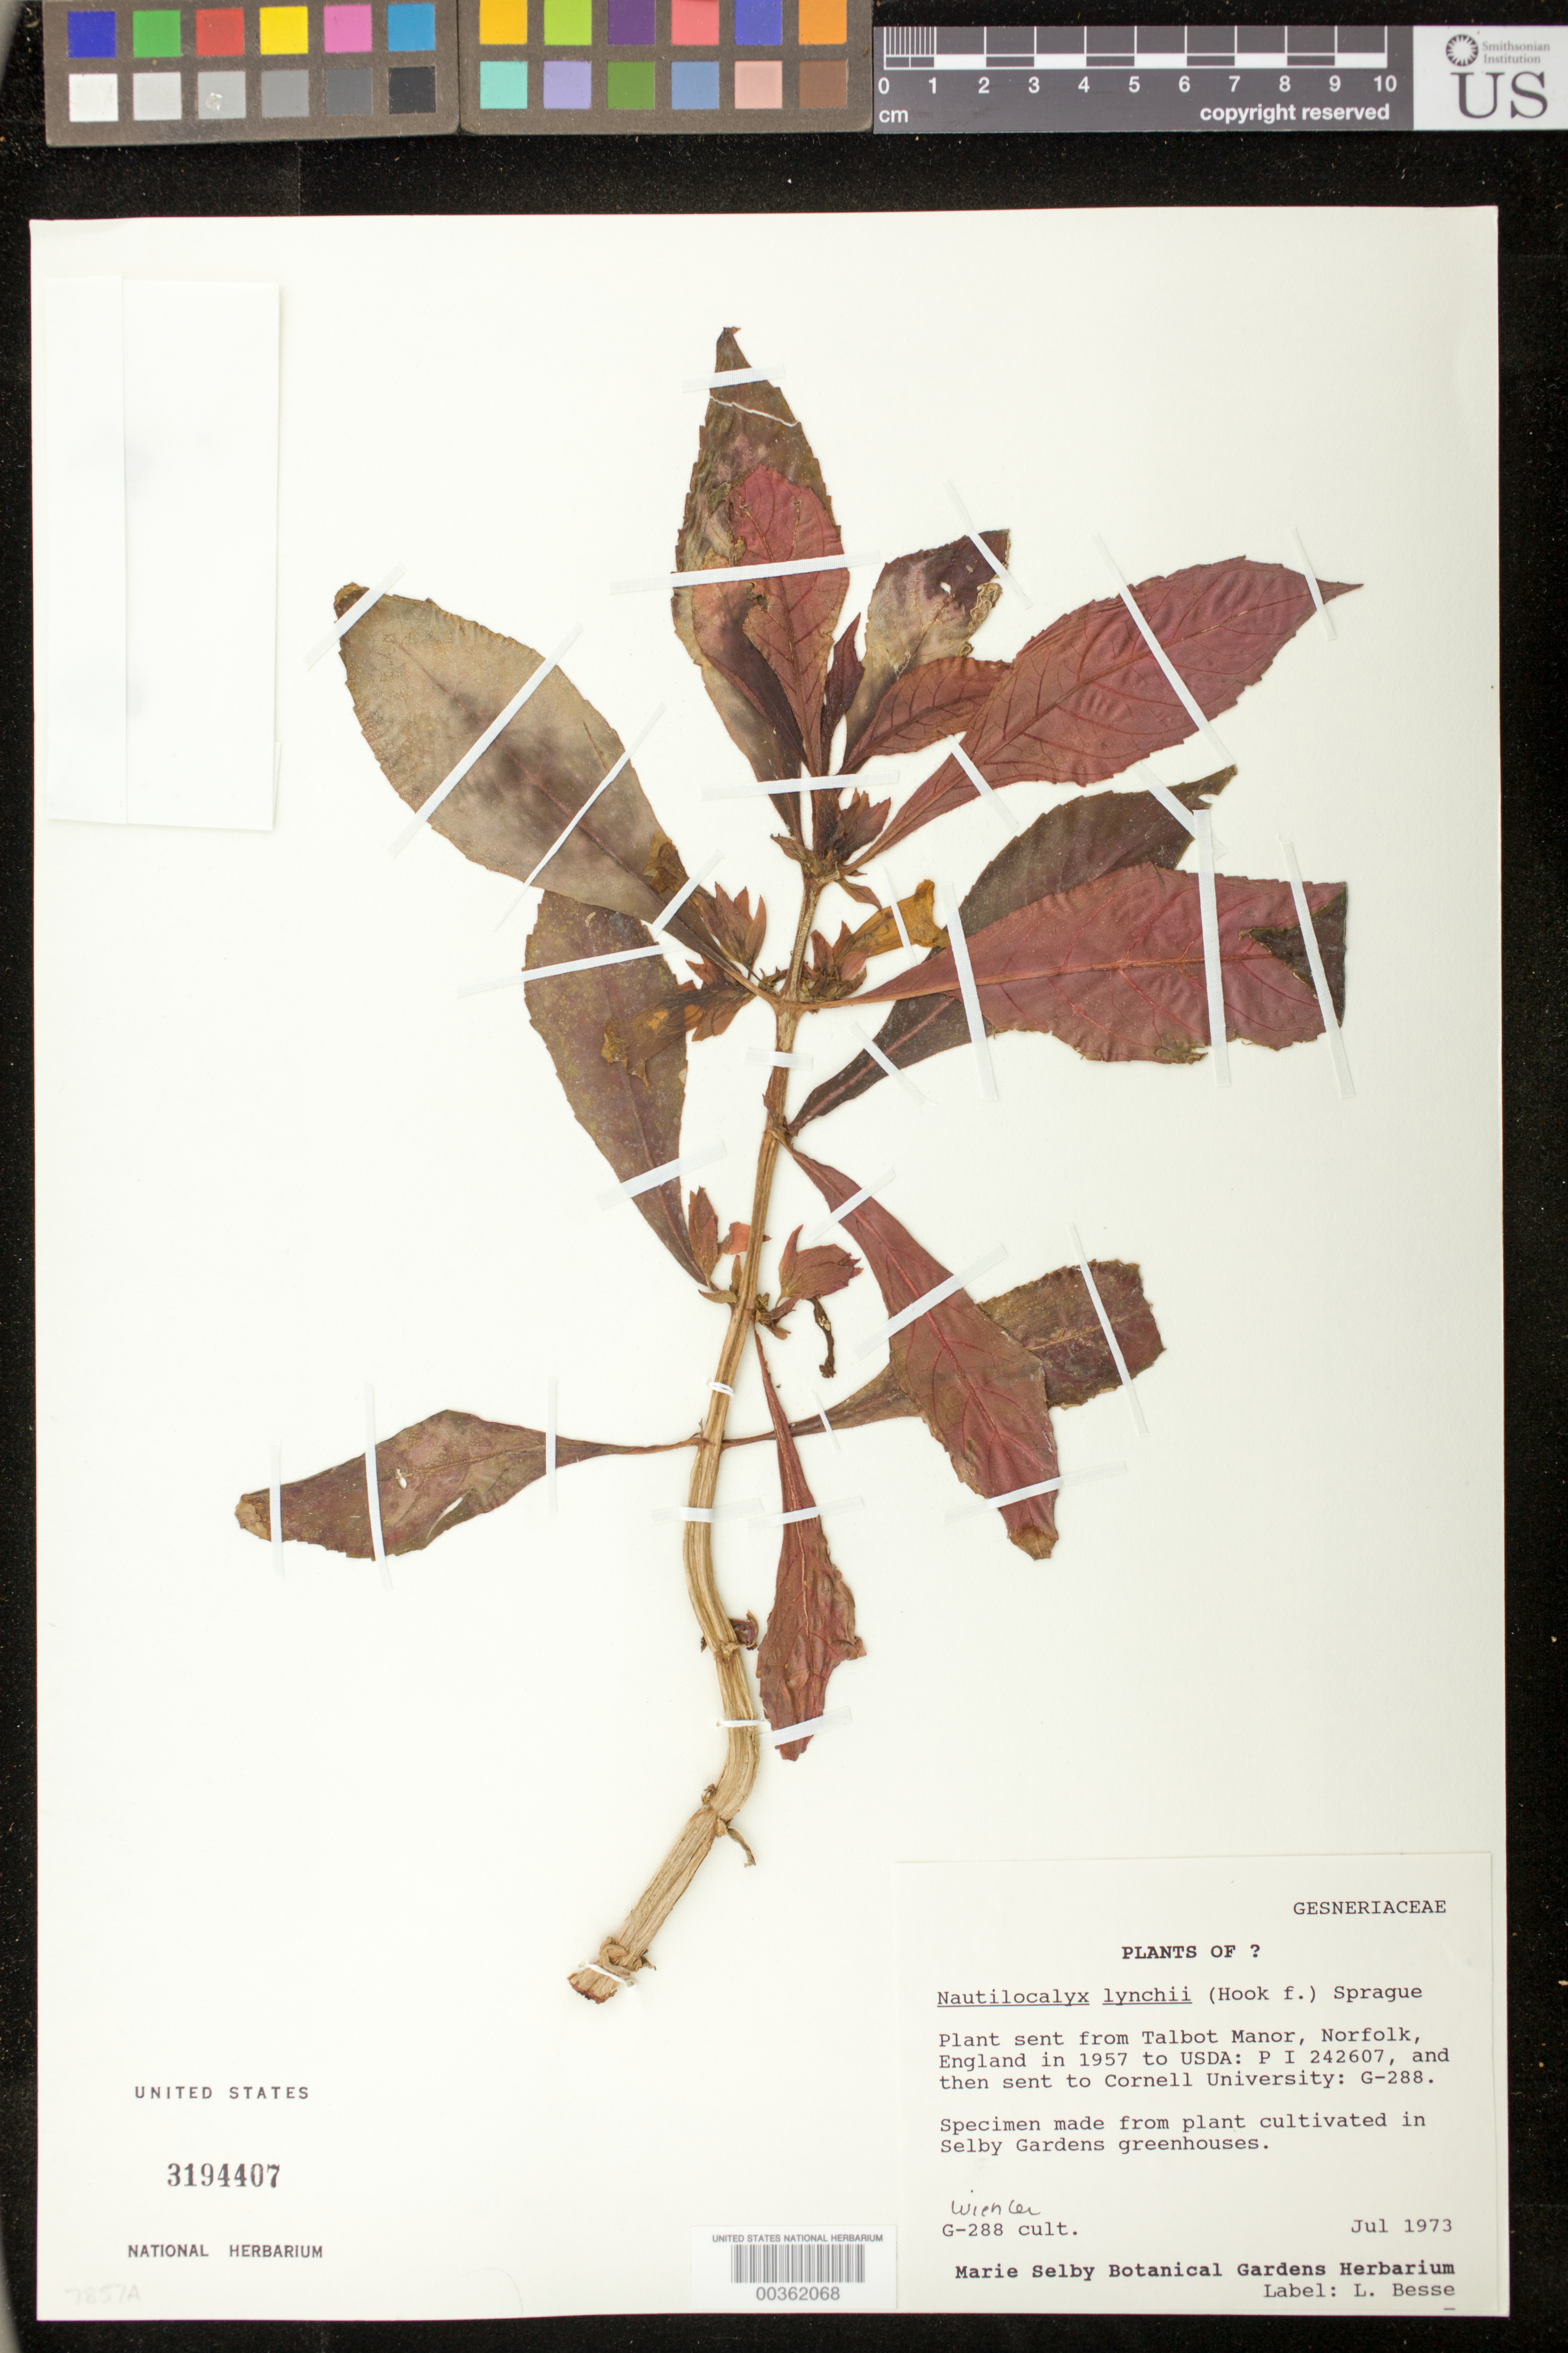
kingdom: Plantae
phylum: Tracheophyta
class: Magnoliopsida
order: Lamiales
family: Gesneriaceae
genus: Nautilocalyx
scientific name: Nautilocalyx lynchii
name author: (Hook. f.) Sprague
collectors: H. J. Wiehler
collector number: G-288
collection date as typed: July 1973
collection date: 1973-07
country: United States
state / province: Florida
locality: Cultivated in Marie Selby Botanical Gardens greenhouses.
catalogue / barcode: US 3194407